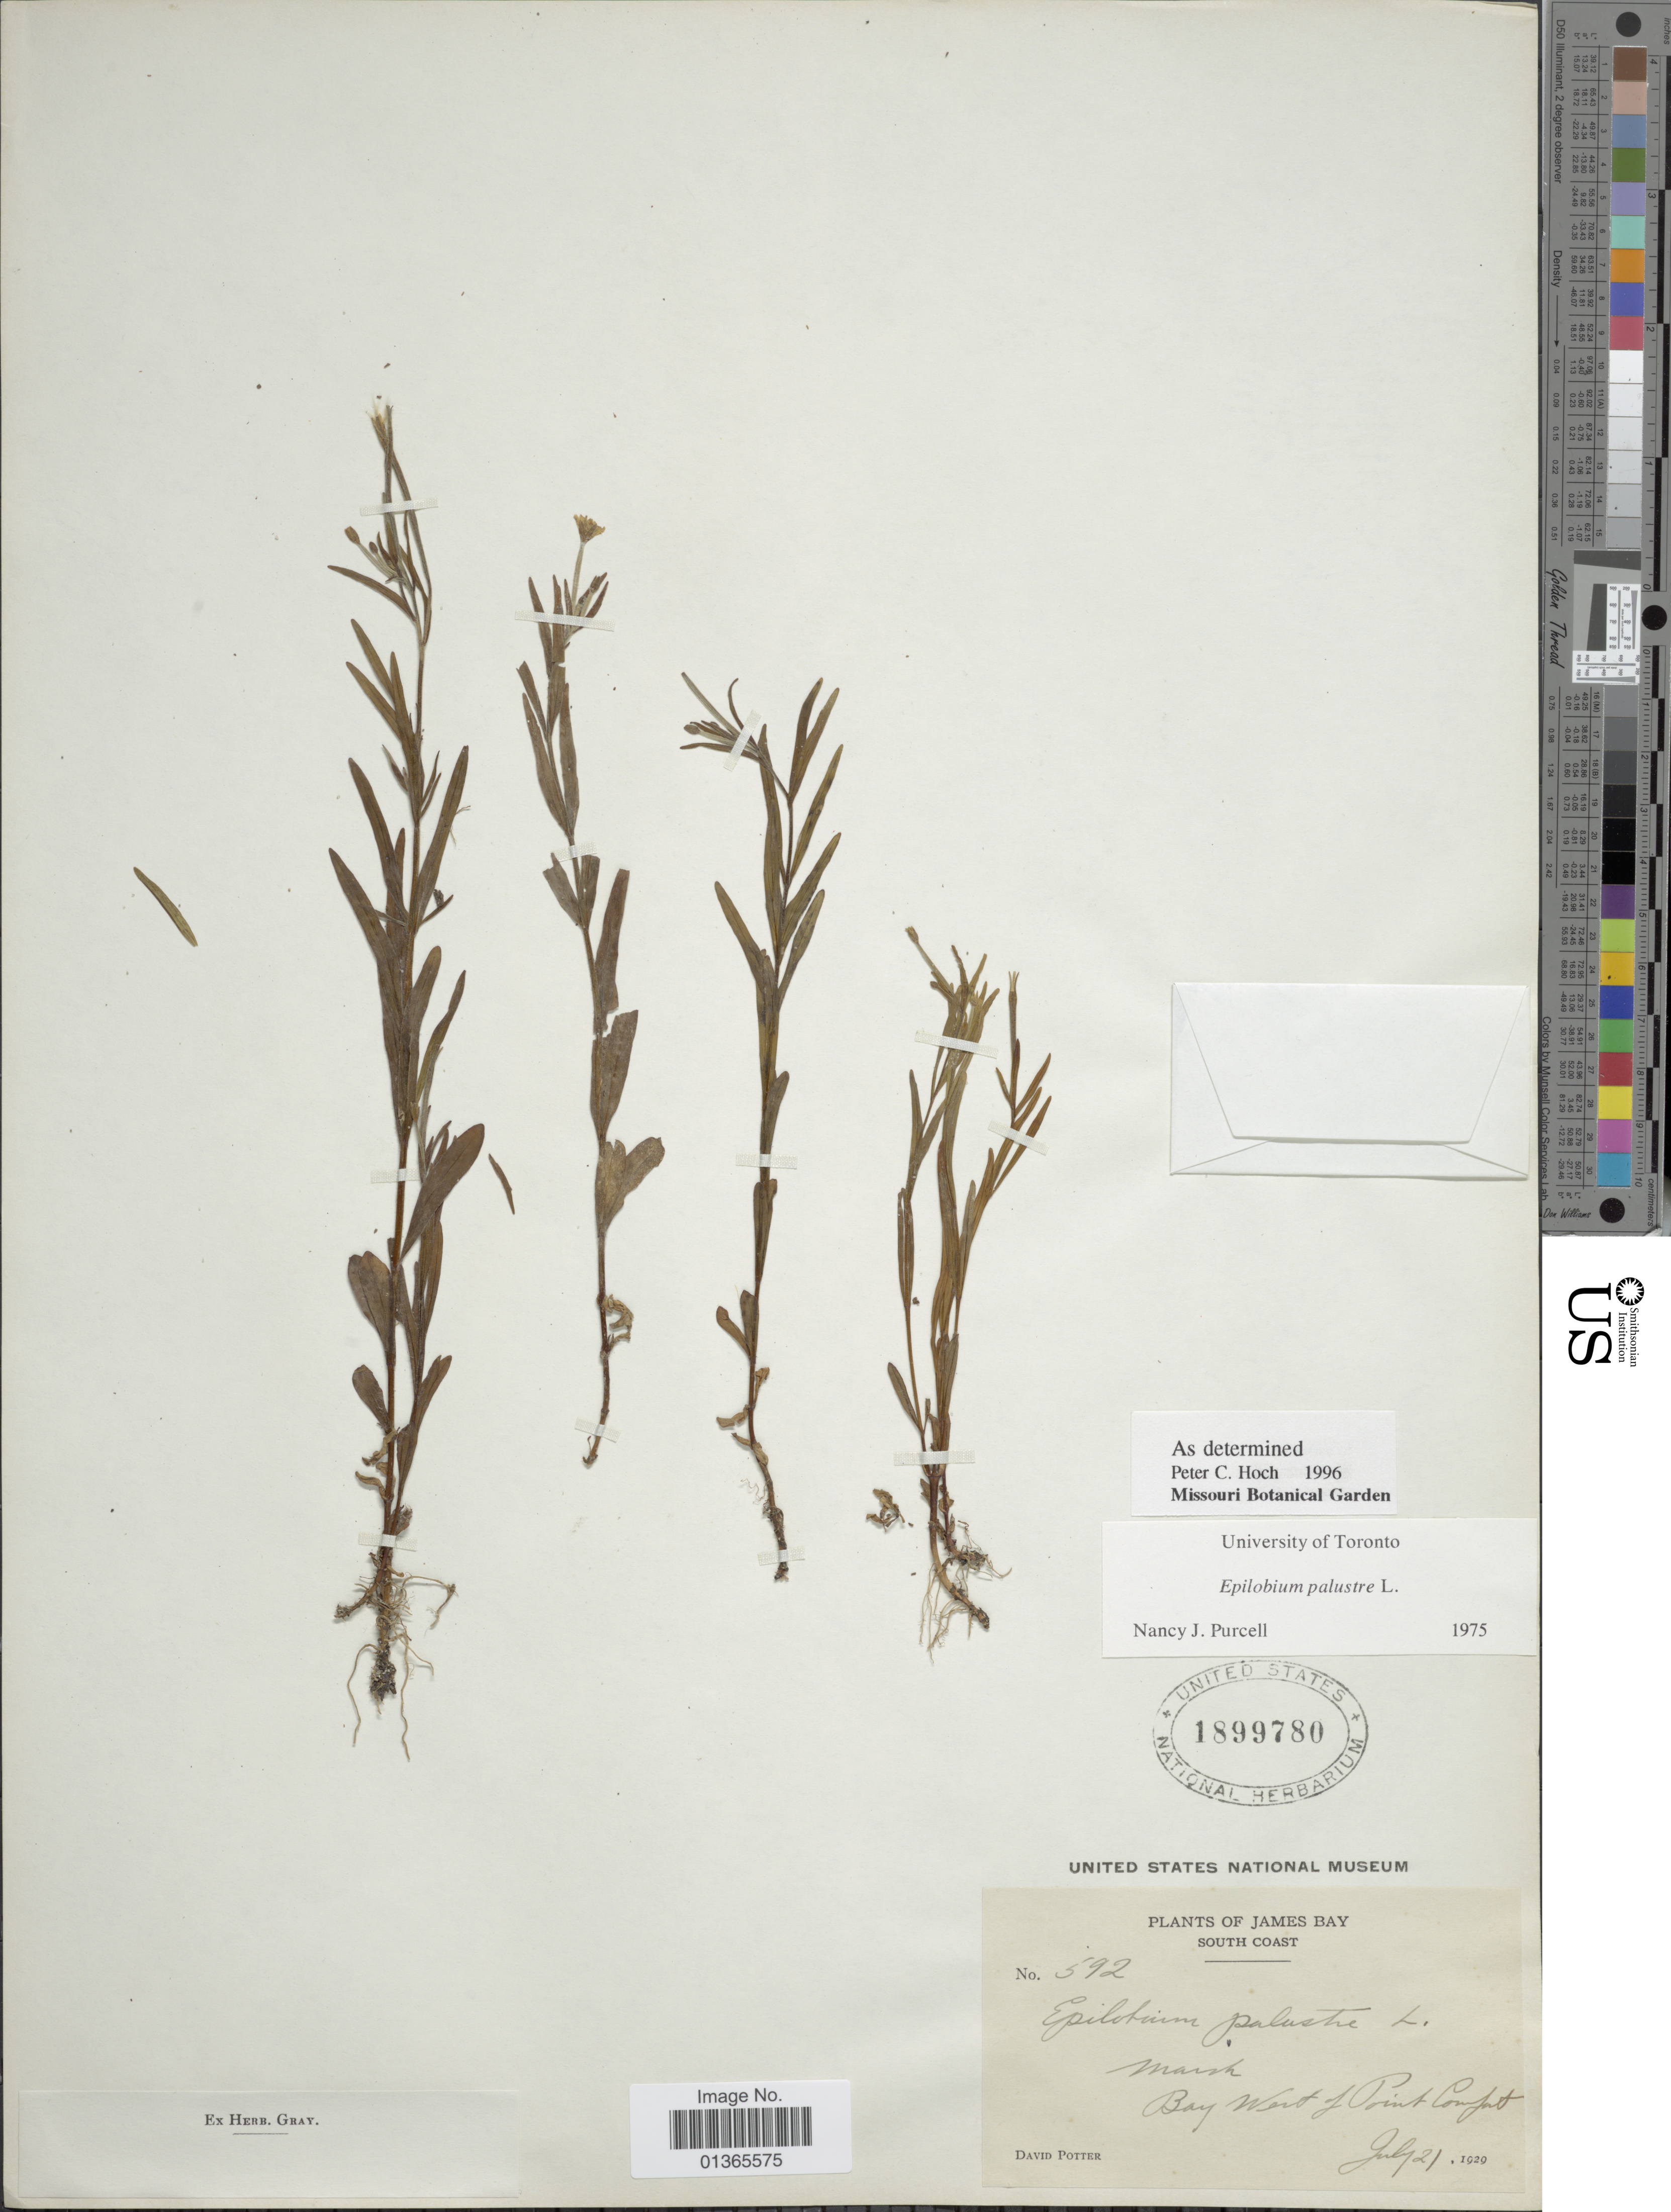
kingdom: Plantae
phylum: Tracheophyta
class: Magnoliopsida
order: Myrtales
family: Onagraceae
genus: Epilobium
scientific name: Epilobium palustre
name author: L.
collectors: D. Potter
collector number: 592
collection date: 1929-07-21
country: Canada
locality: James Bay. South Coast. Bay West of Point Comfort.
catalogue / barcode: US 1899780